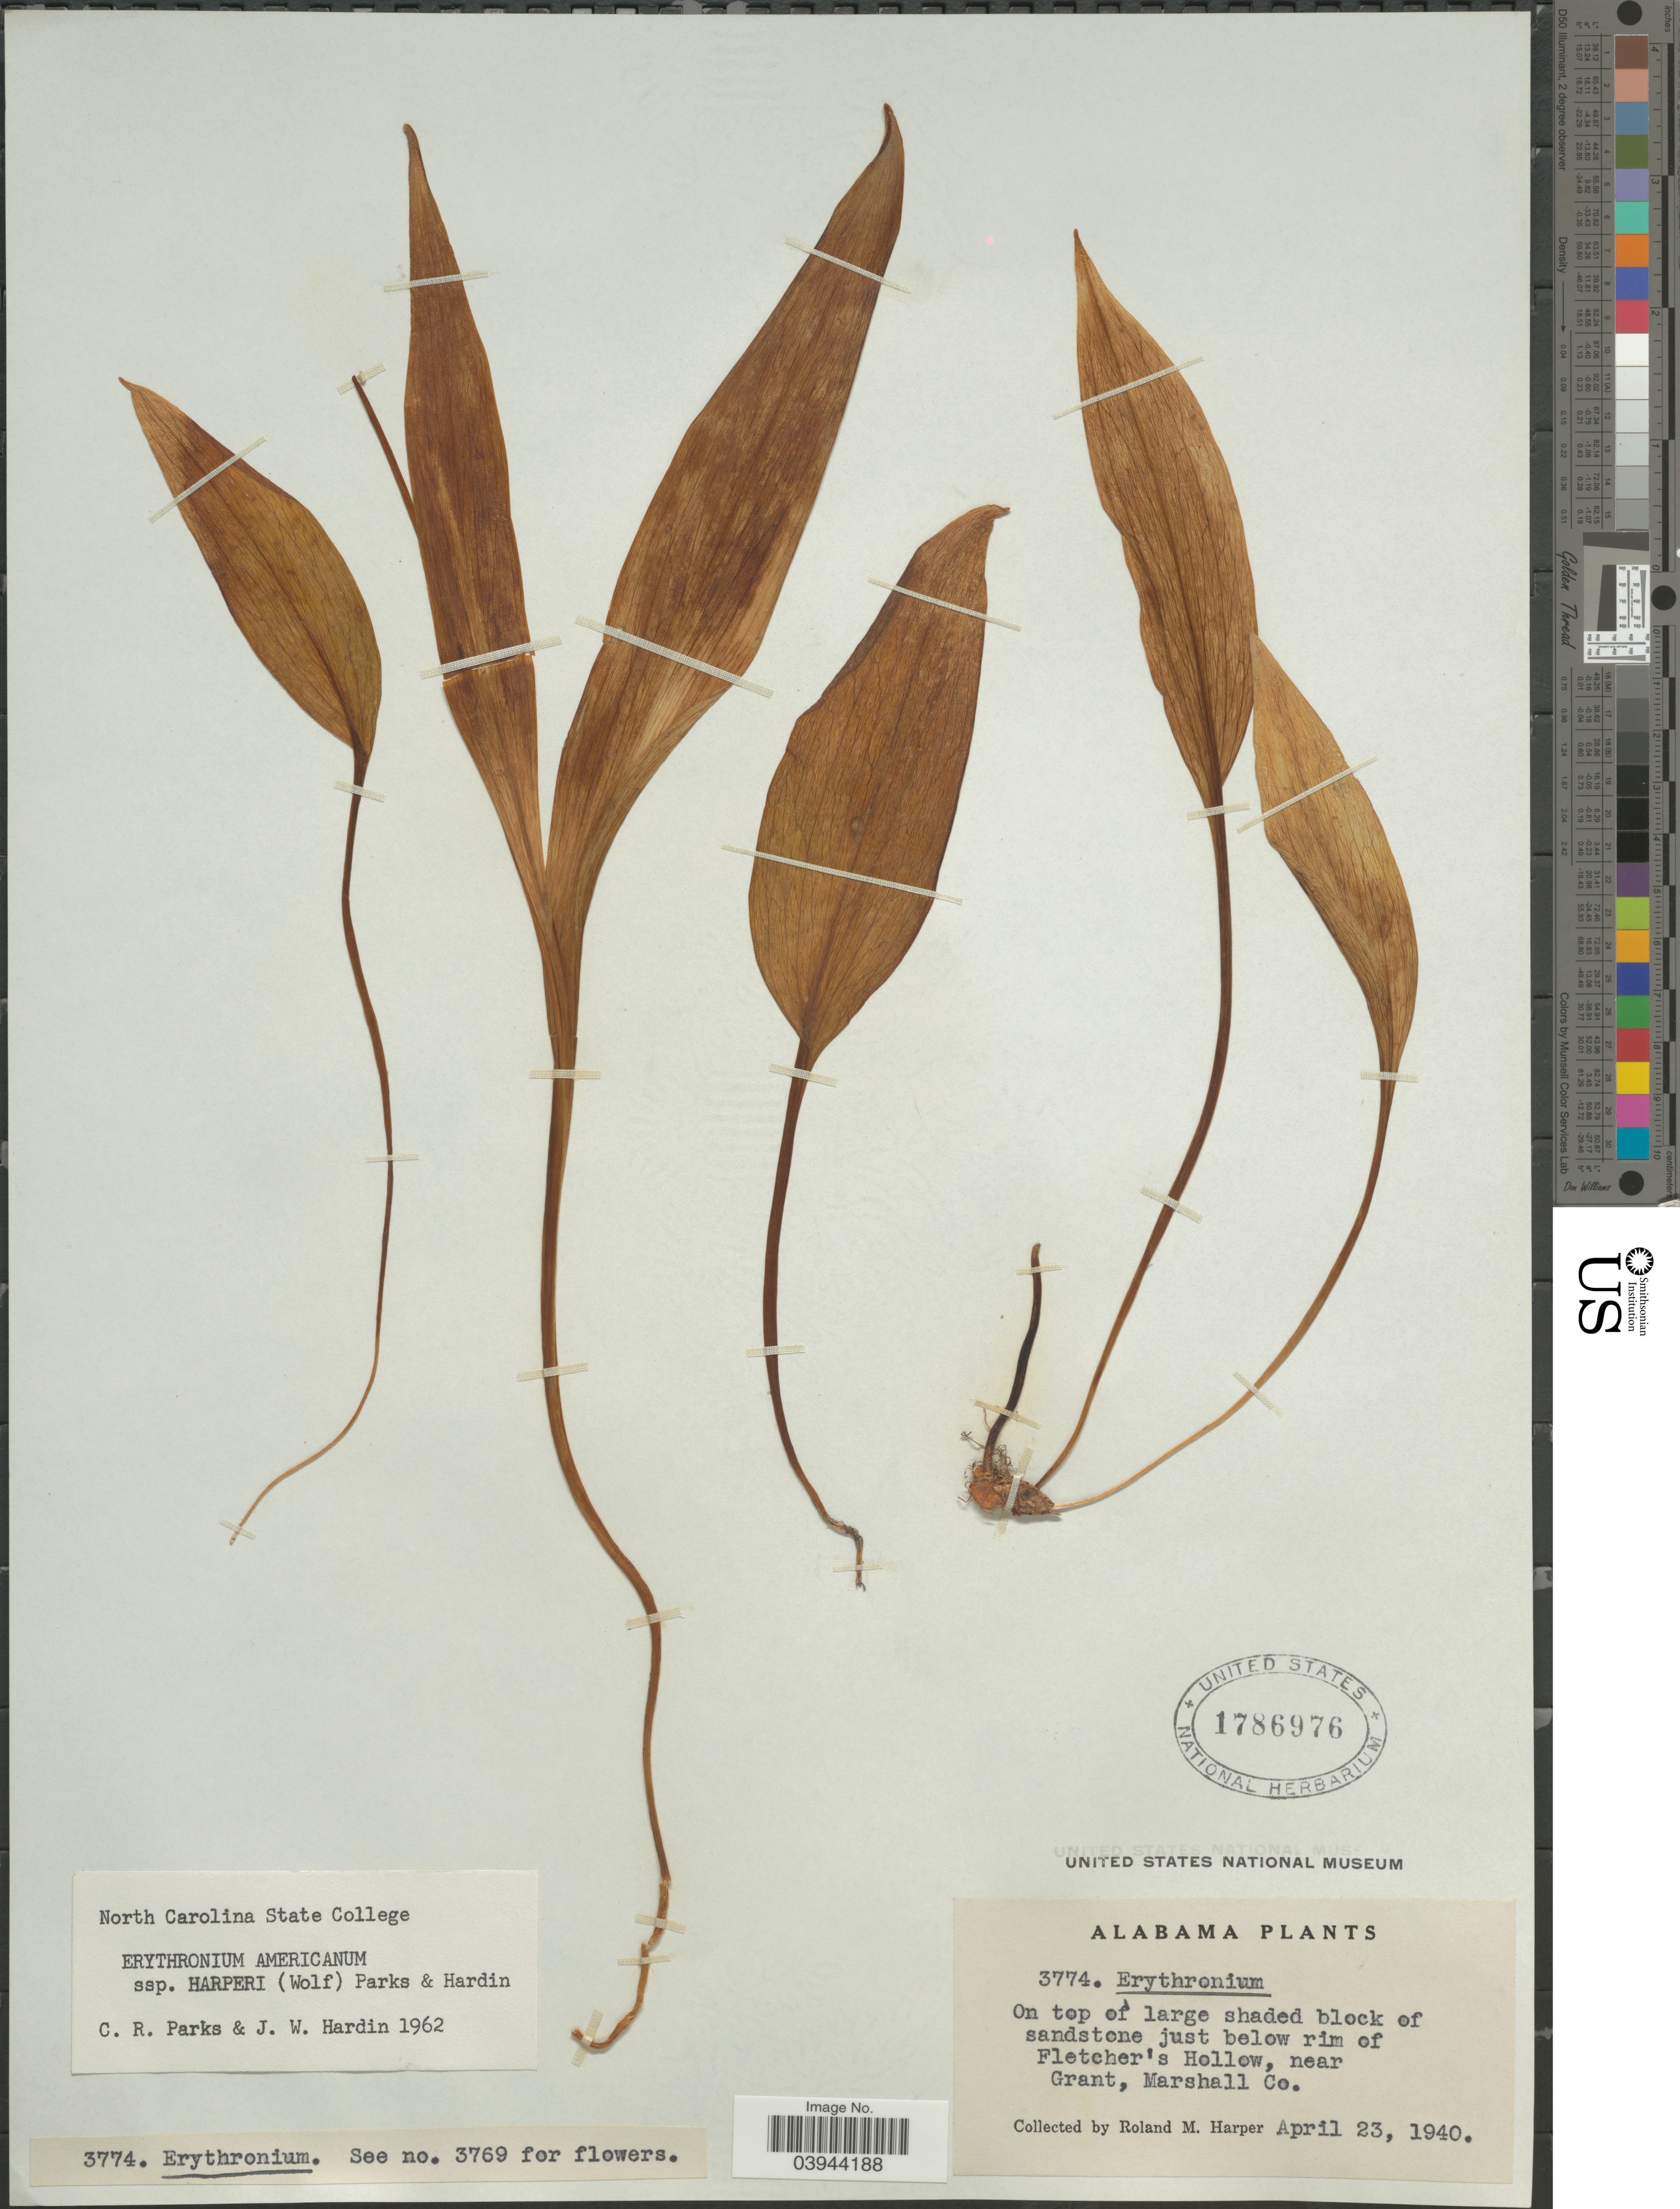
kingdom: Plantae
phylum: Tracheophyta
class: Liliopsida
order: Liliales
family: Liliaceae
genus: Erythronium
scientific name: Erythronium americanum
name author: Ker Gawl.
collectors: R. M. Harper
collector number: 3774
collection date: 1940-04-23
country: United States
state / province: Alabama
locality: On top of large shaded block of sandstone just below rim of Fletcher's Hollow, near Grant, Marshall Co.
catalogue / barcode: US 1786976